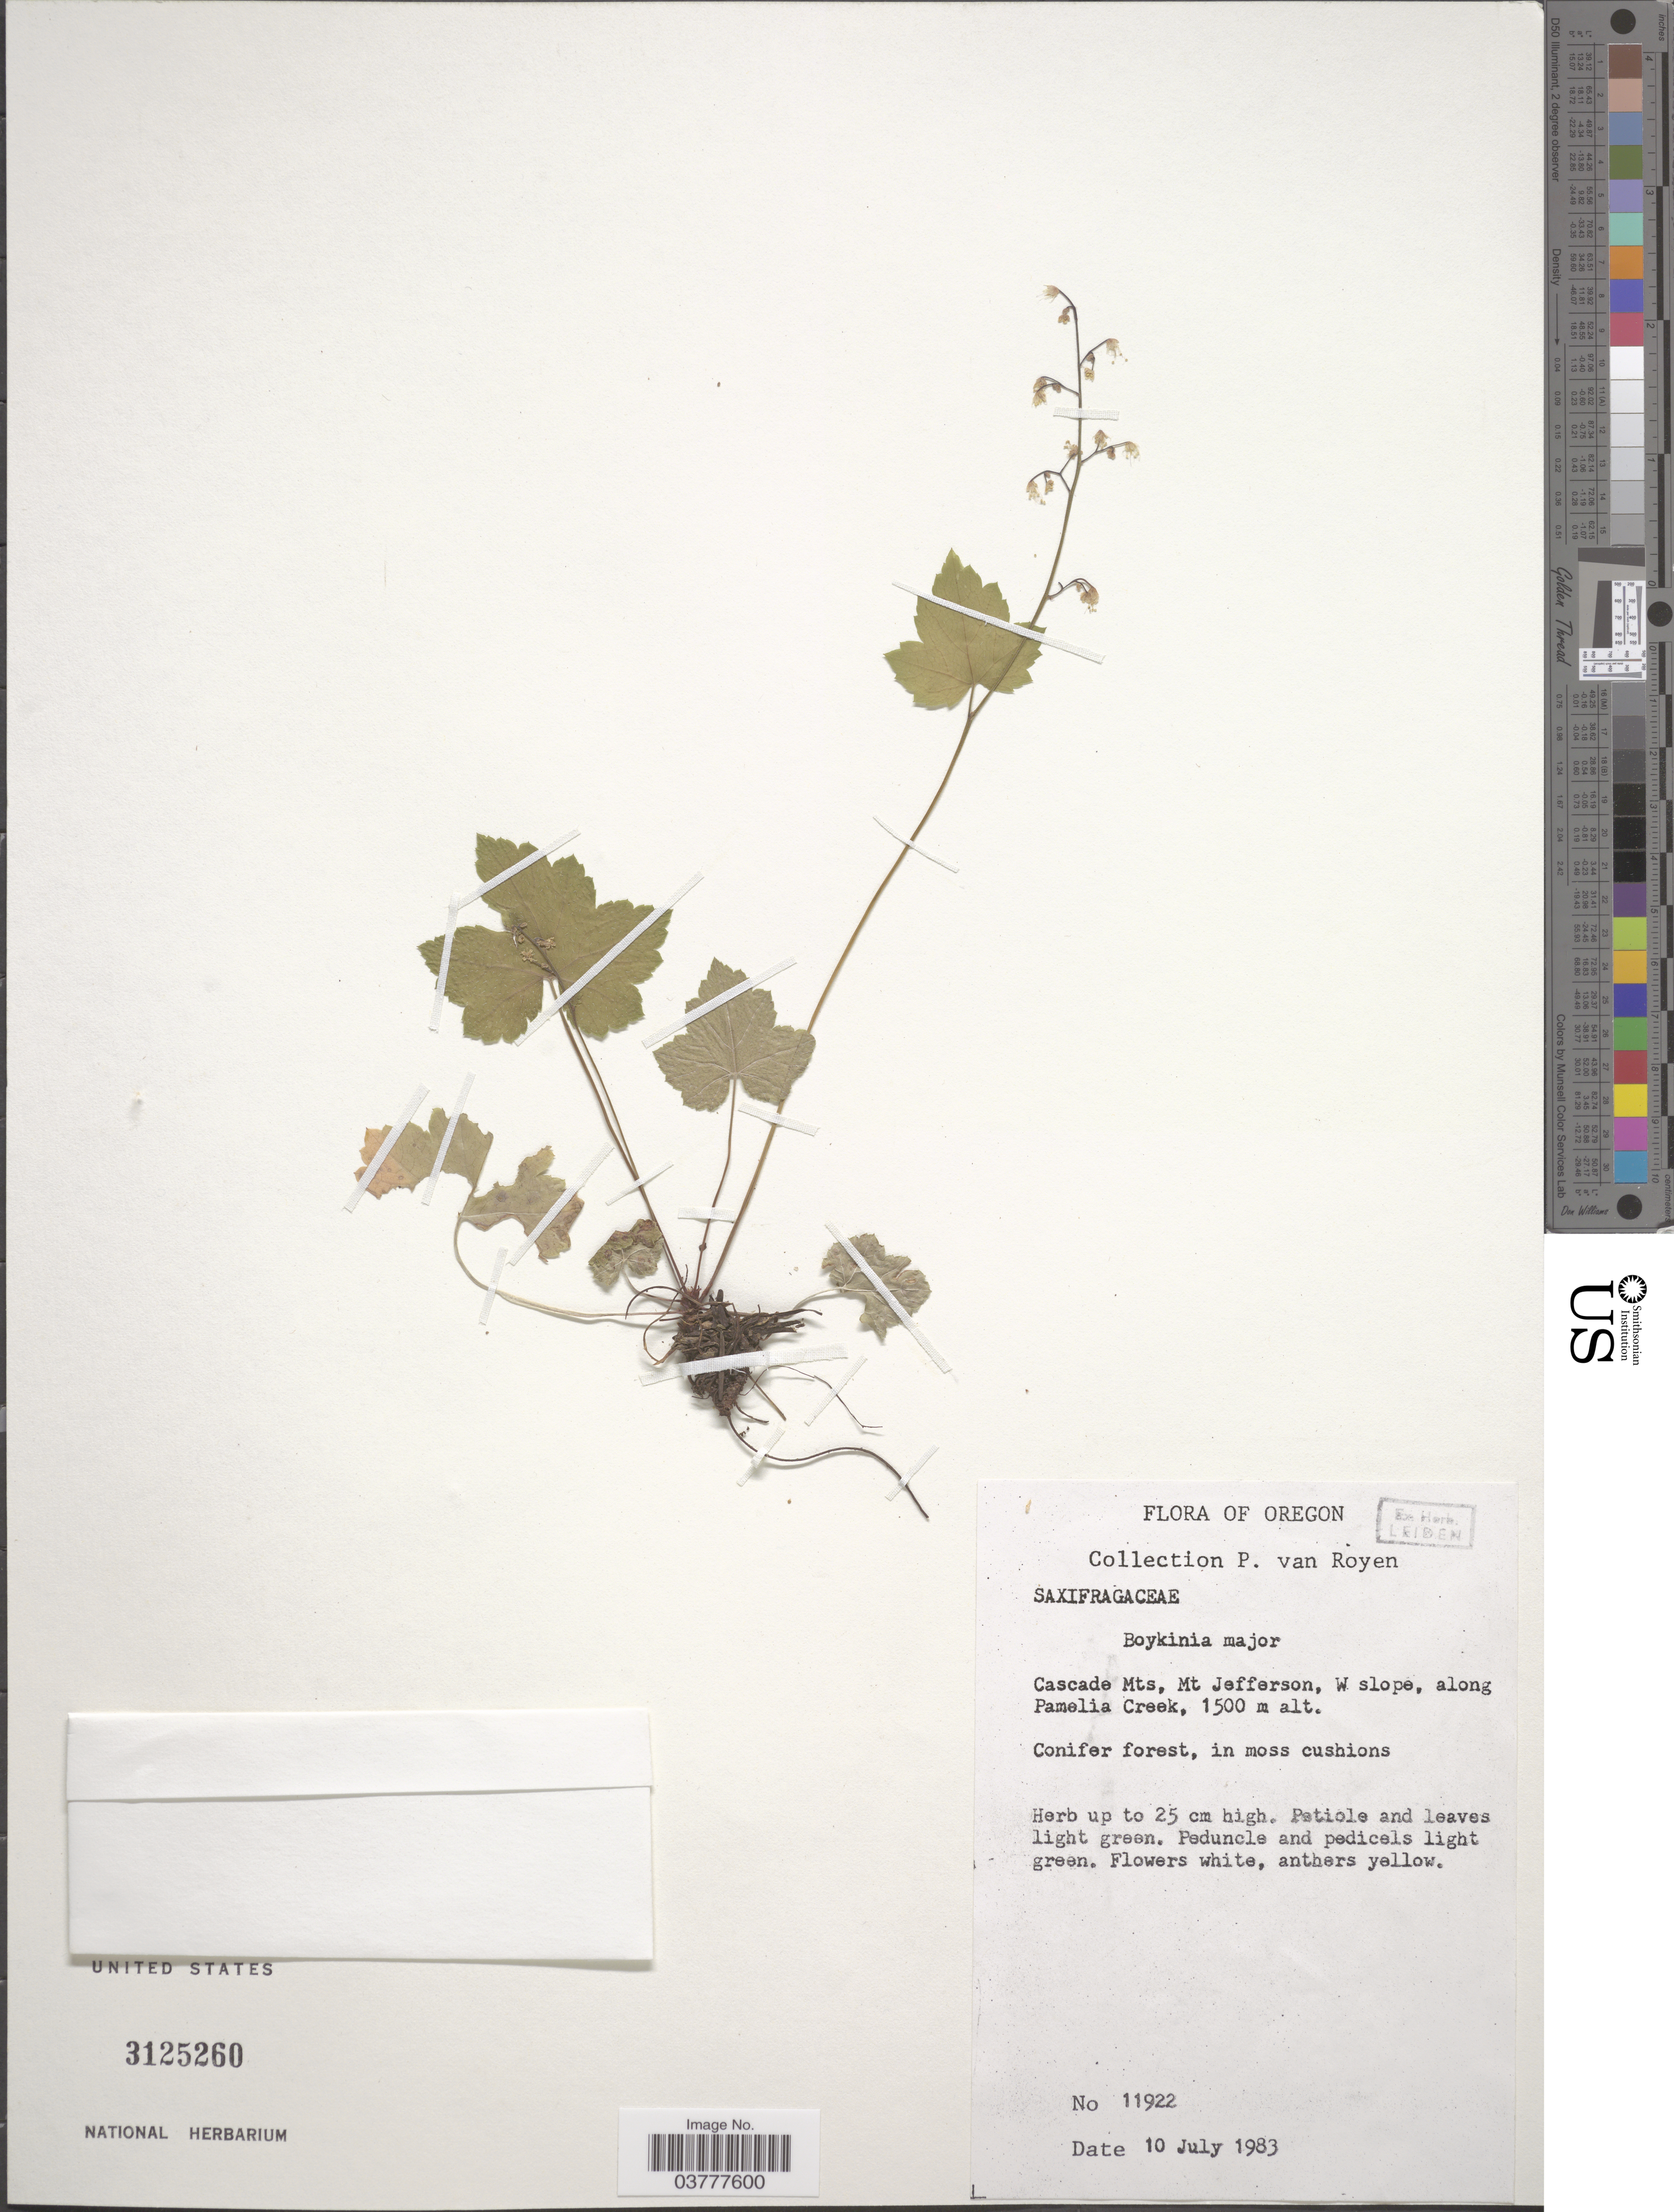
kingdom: Plantae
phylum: Tracheophyta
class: Magnoliopsida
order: Saxifragales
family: Saxifragaceae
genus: Boykinia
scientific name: Boykinia major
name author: A. Gray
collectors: P. van Royen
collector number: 11922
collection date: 1983-07-10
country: United States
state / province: Oregon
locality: Cascade Mts, Mt Jefferson, W slope, along Pamelia Creek.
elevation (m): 1500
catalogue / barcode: US 3125260